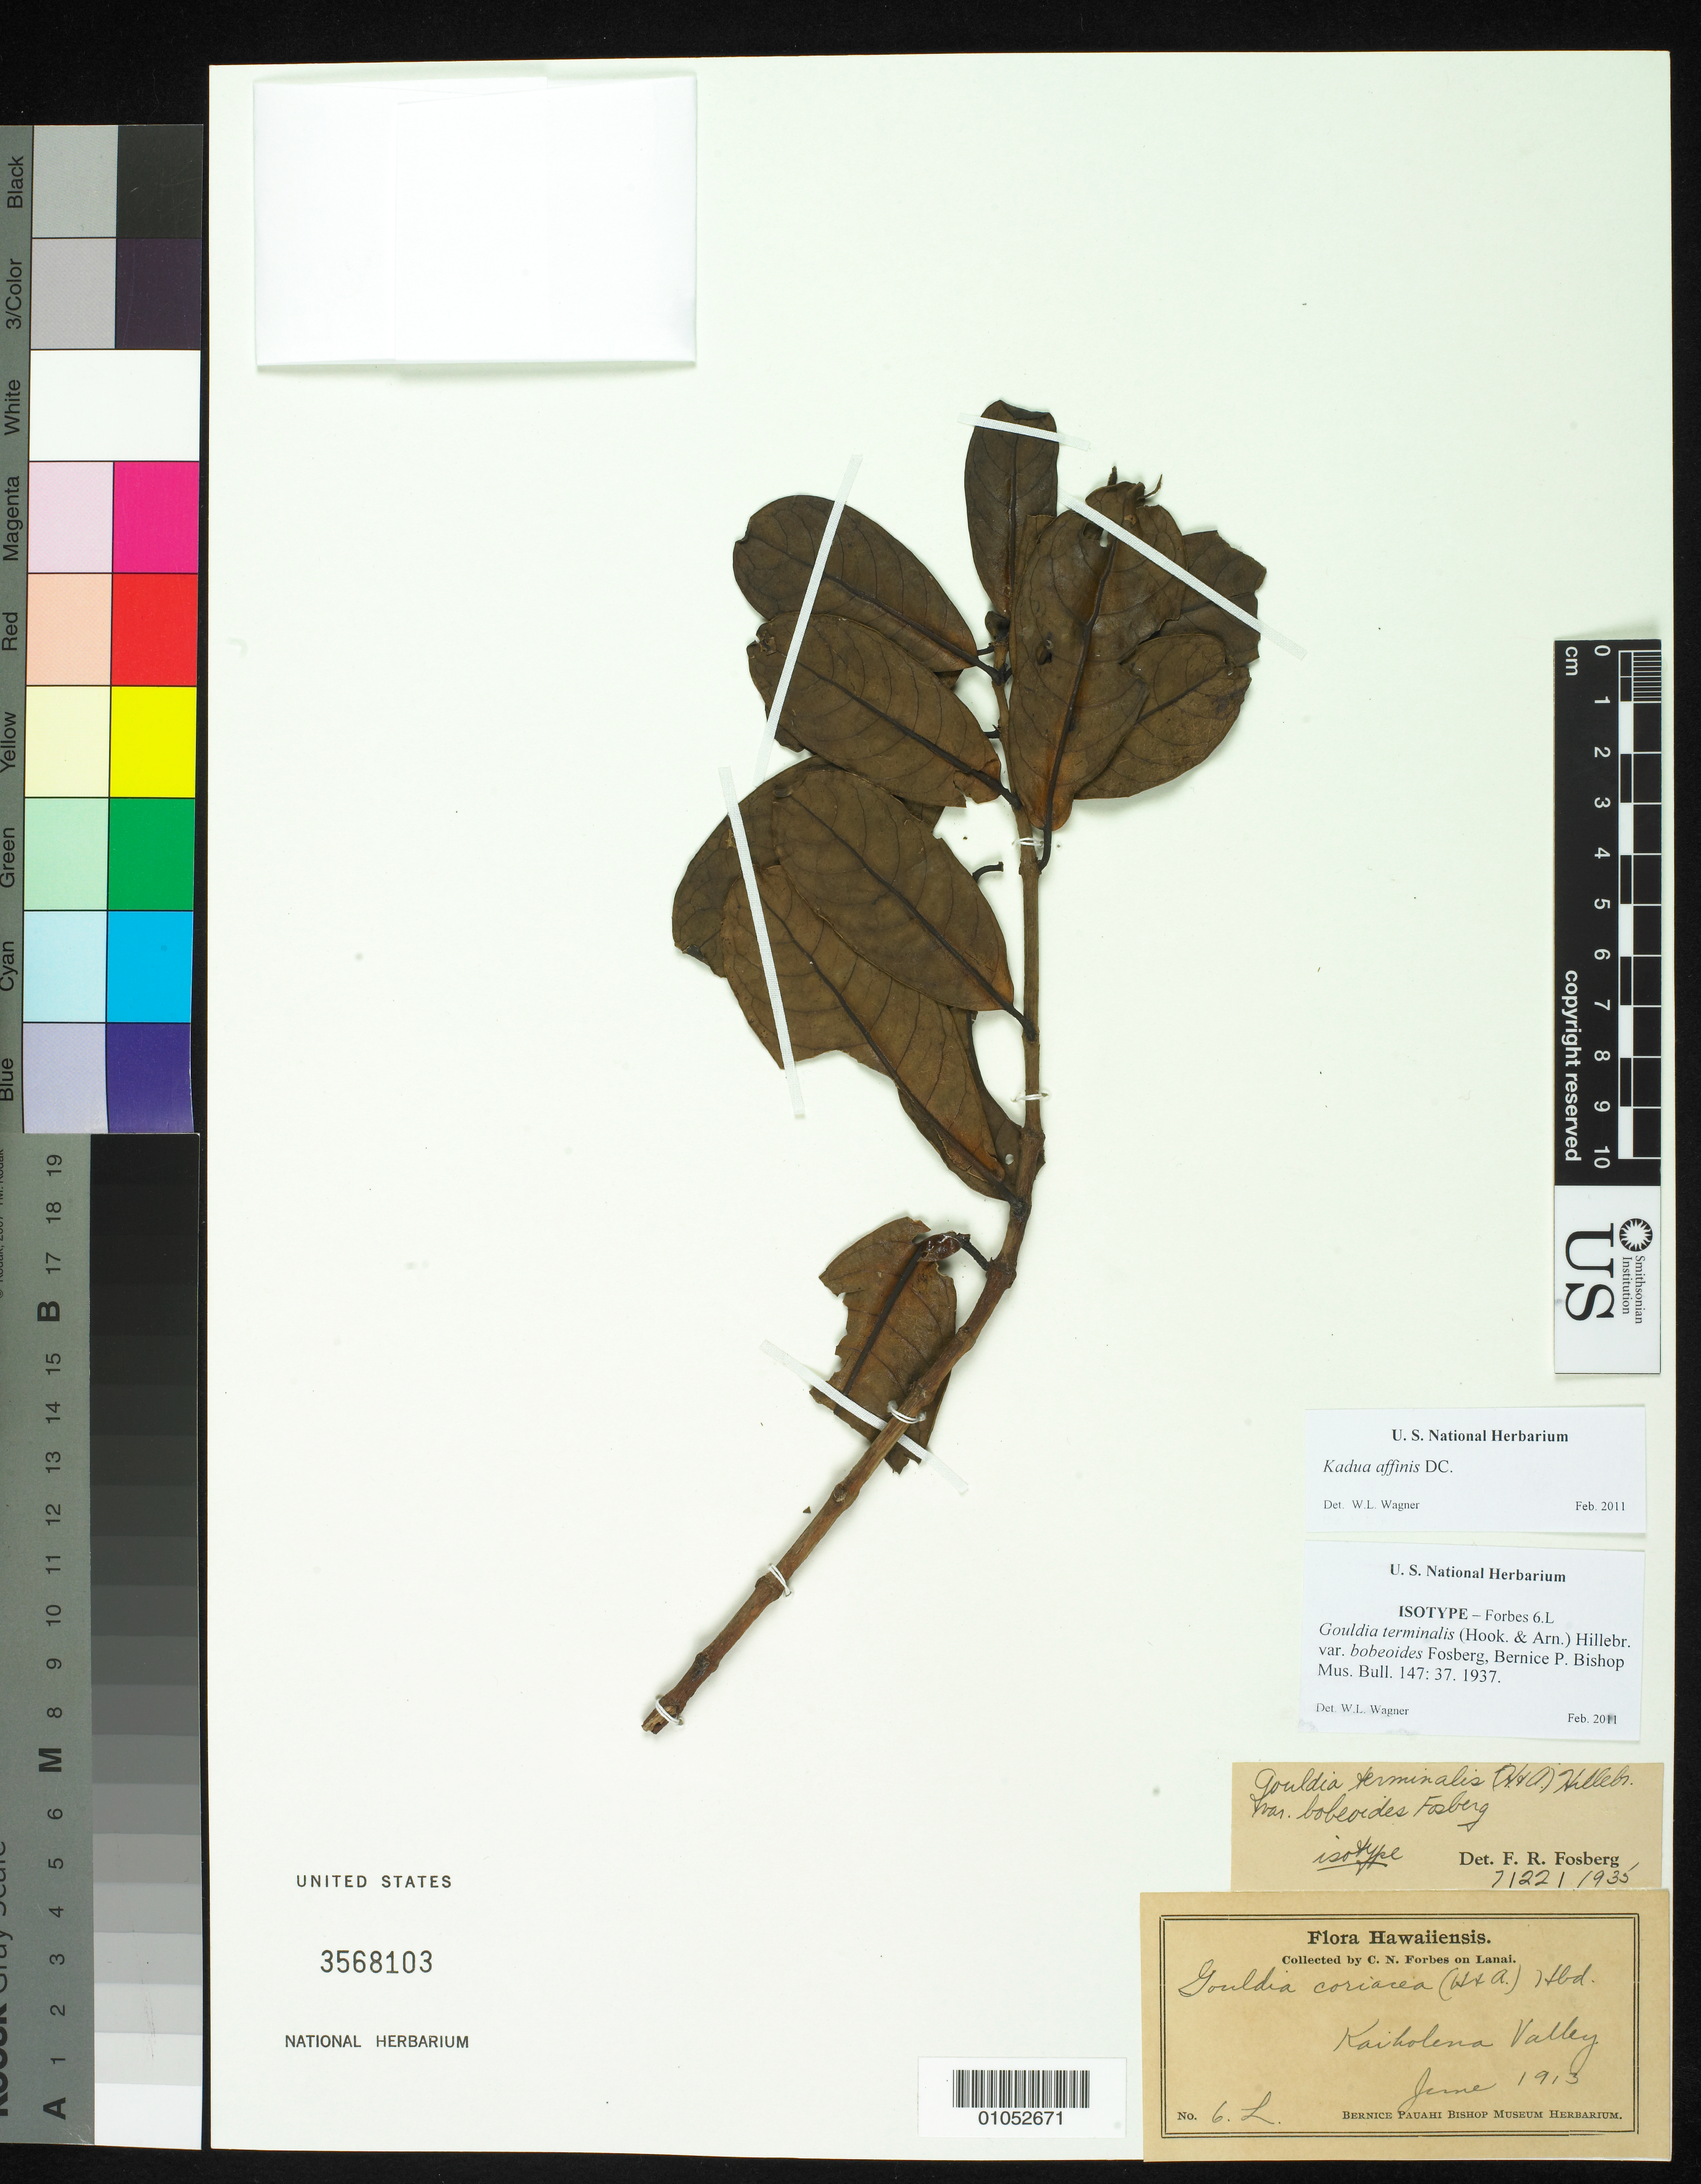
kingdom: Plantae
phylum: Tracheophyta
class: Magnoliopsida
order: Gentianales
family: Rubiaceae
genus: Gouldia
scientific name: Gouldia terminalis var. bobeoides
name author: Fosberg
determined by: Wagner, W. L., (BOT), Smithsonian Institution - National Museum of Natural History (UNITED STATES)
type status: Isotype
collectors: C. N. Forbes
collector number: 6.L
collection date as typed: Jun 1913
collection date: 1913-06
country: United States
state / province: Hawaii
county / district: Maui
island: Lana'i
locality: Kaiholena Valley.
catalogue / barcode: US 3568103